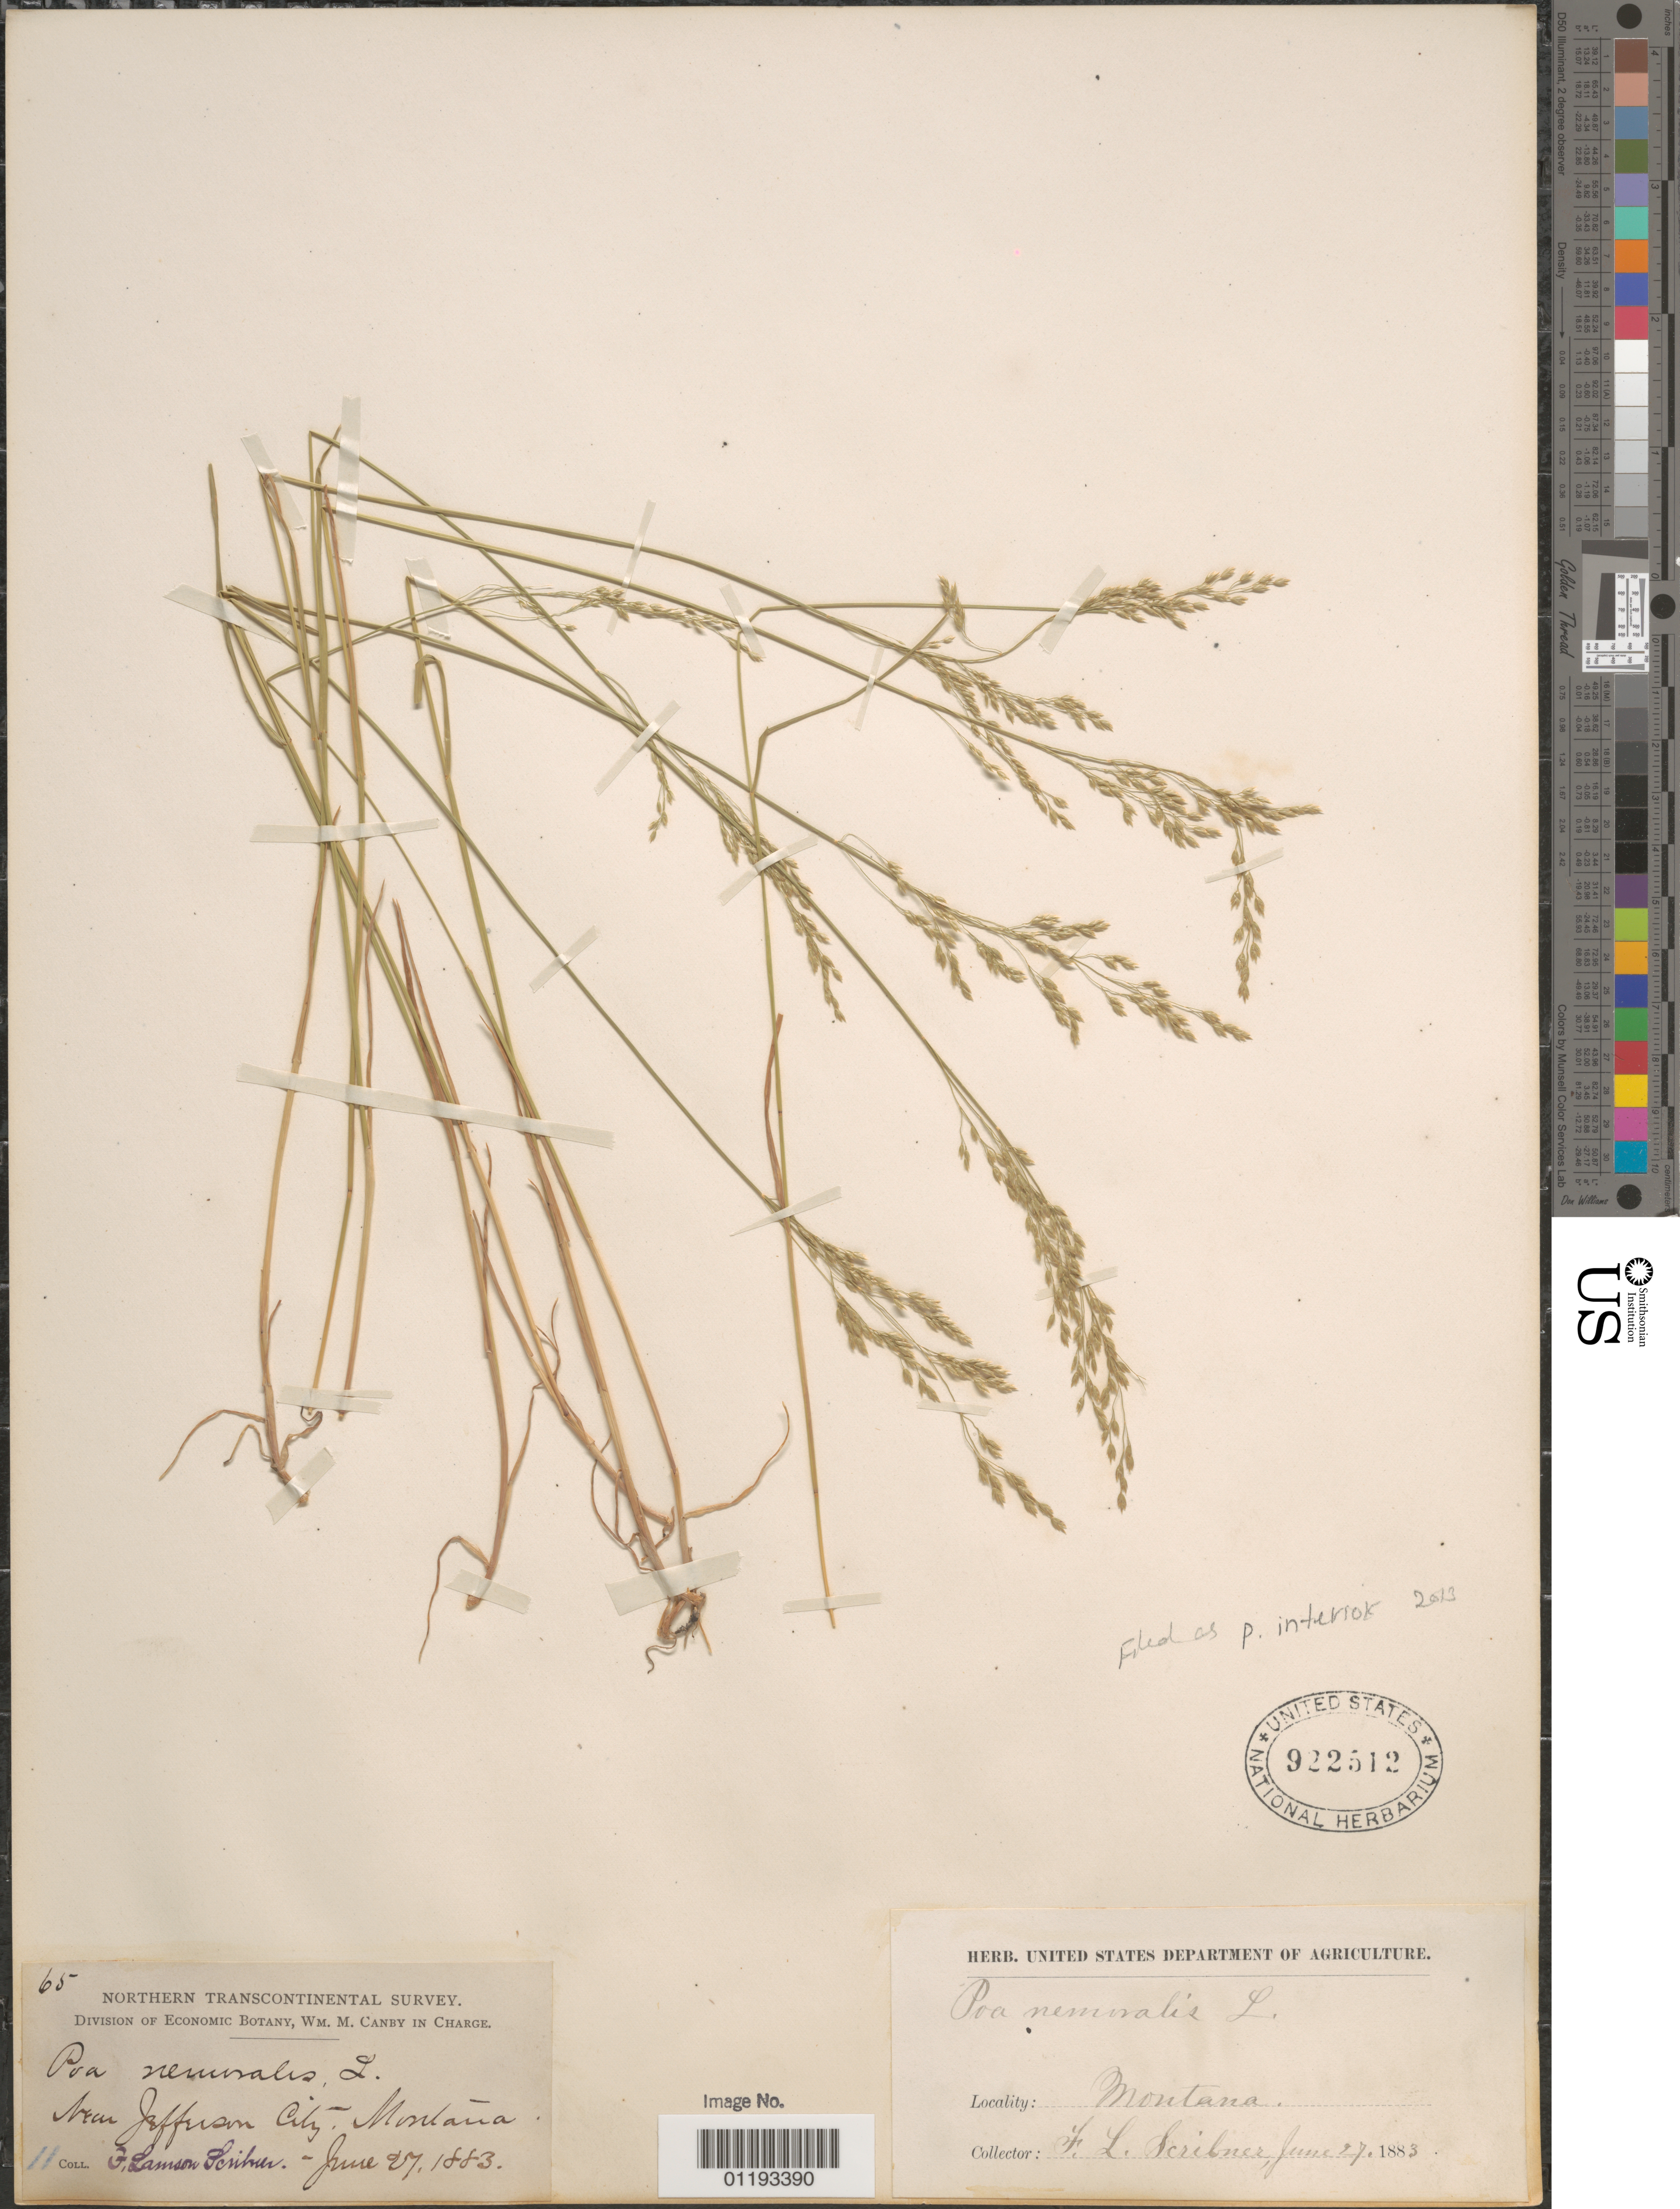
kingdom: Plantae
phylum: Tracheophyta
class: Liliopsida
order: Poales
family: Poaceae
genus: Poa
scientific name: Poa interior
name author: Rydb.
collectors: F. L. Scribner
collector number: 65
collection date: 1883-06-27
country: United States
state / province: Montana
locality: near Jefferson City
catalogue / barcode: US 922512